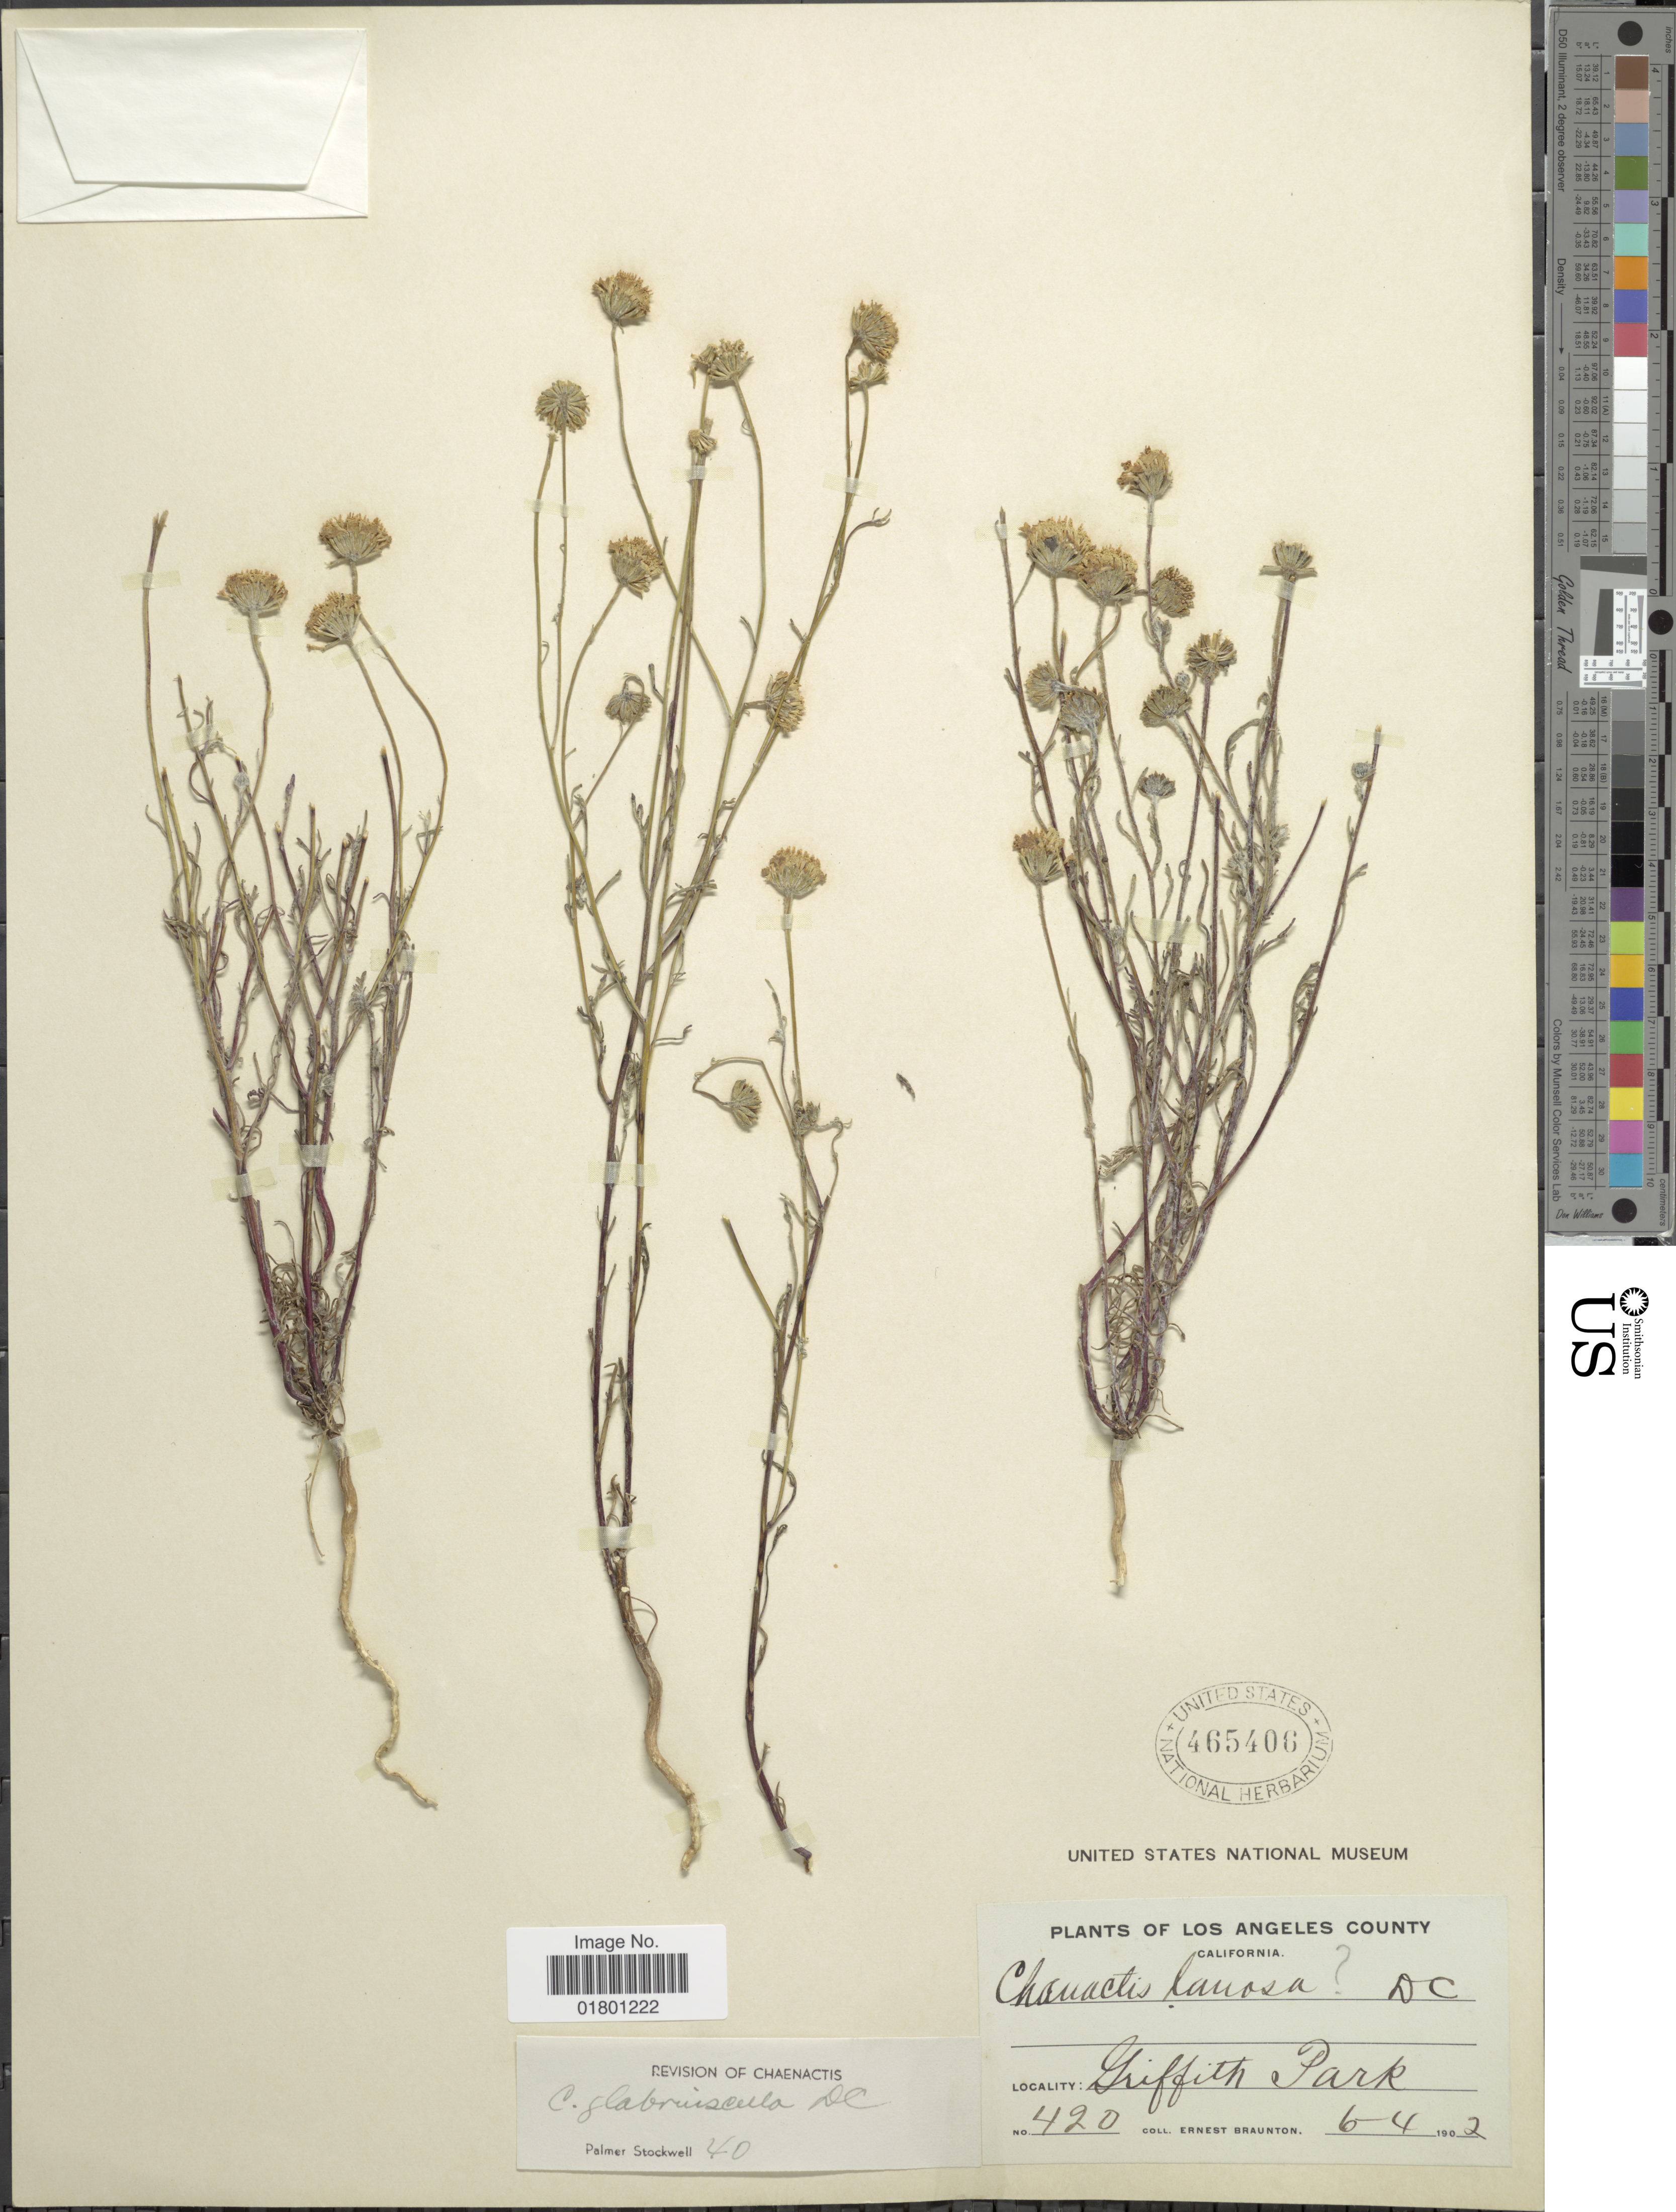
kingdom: Plantae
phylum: Tracheophyta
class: Magnoliopsida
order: Asterales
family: Asteraceae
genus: Chaenactis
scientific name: Chaenactis glabriuscula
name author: DC.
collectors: E. Braunton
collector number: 420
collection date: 1902-04-06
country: United States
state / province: California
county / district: Los Angeles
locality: Los Angeles County, Griffith Park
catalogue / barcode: US 465406